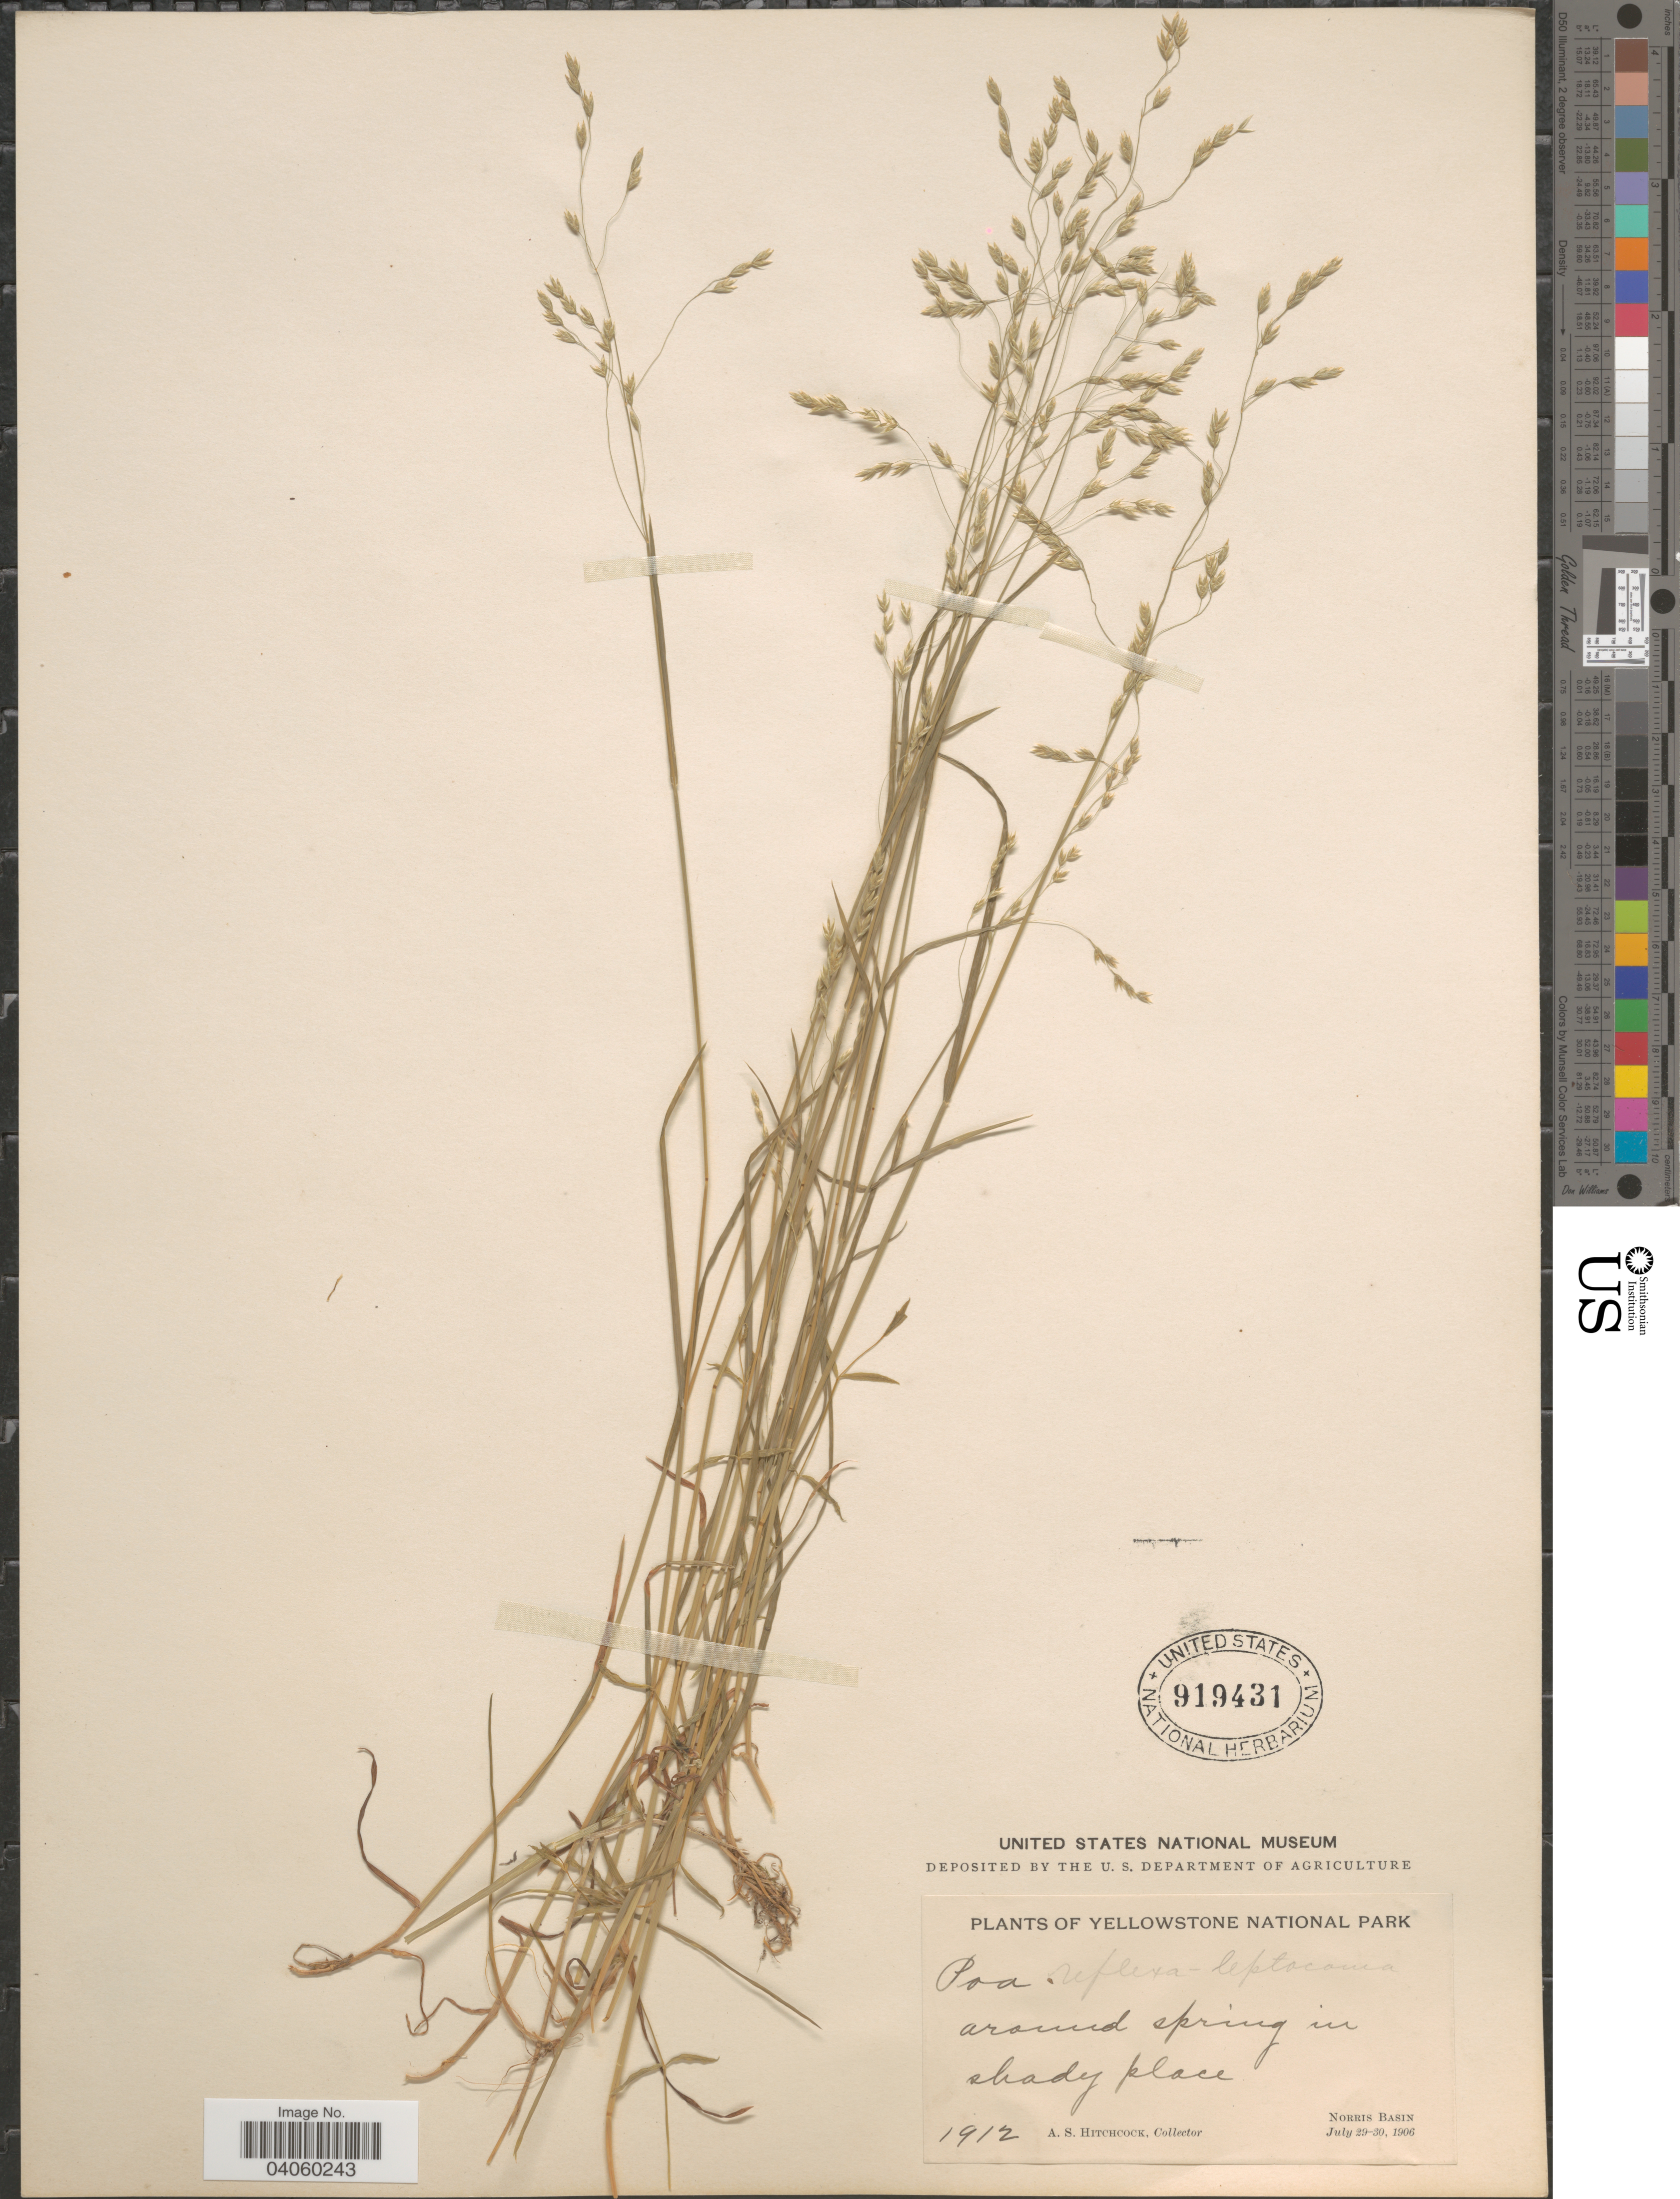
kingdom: Plantae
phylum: Tracheophyta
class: Liliopsida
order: Poales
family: Poaceae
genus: Poa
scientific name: Poa leptocoma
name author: Trin.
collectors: A. S. Hitchcock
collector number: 1912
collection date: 1906-07-29/1906-07-30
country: United States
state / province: Wyoming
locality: Yellowstone National Park. Norris Basin.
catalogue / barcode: US 919431